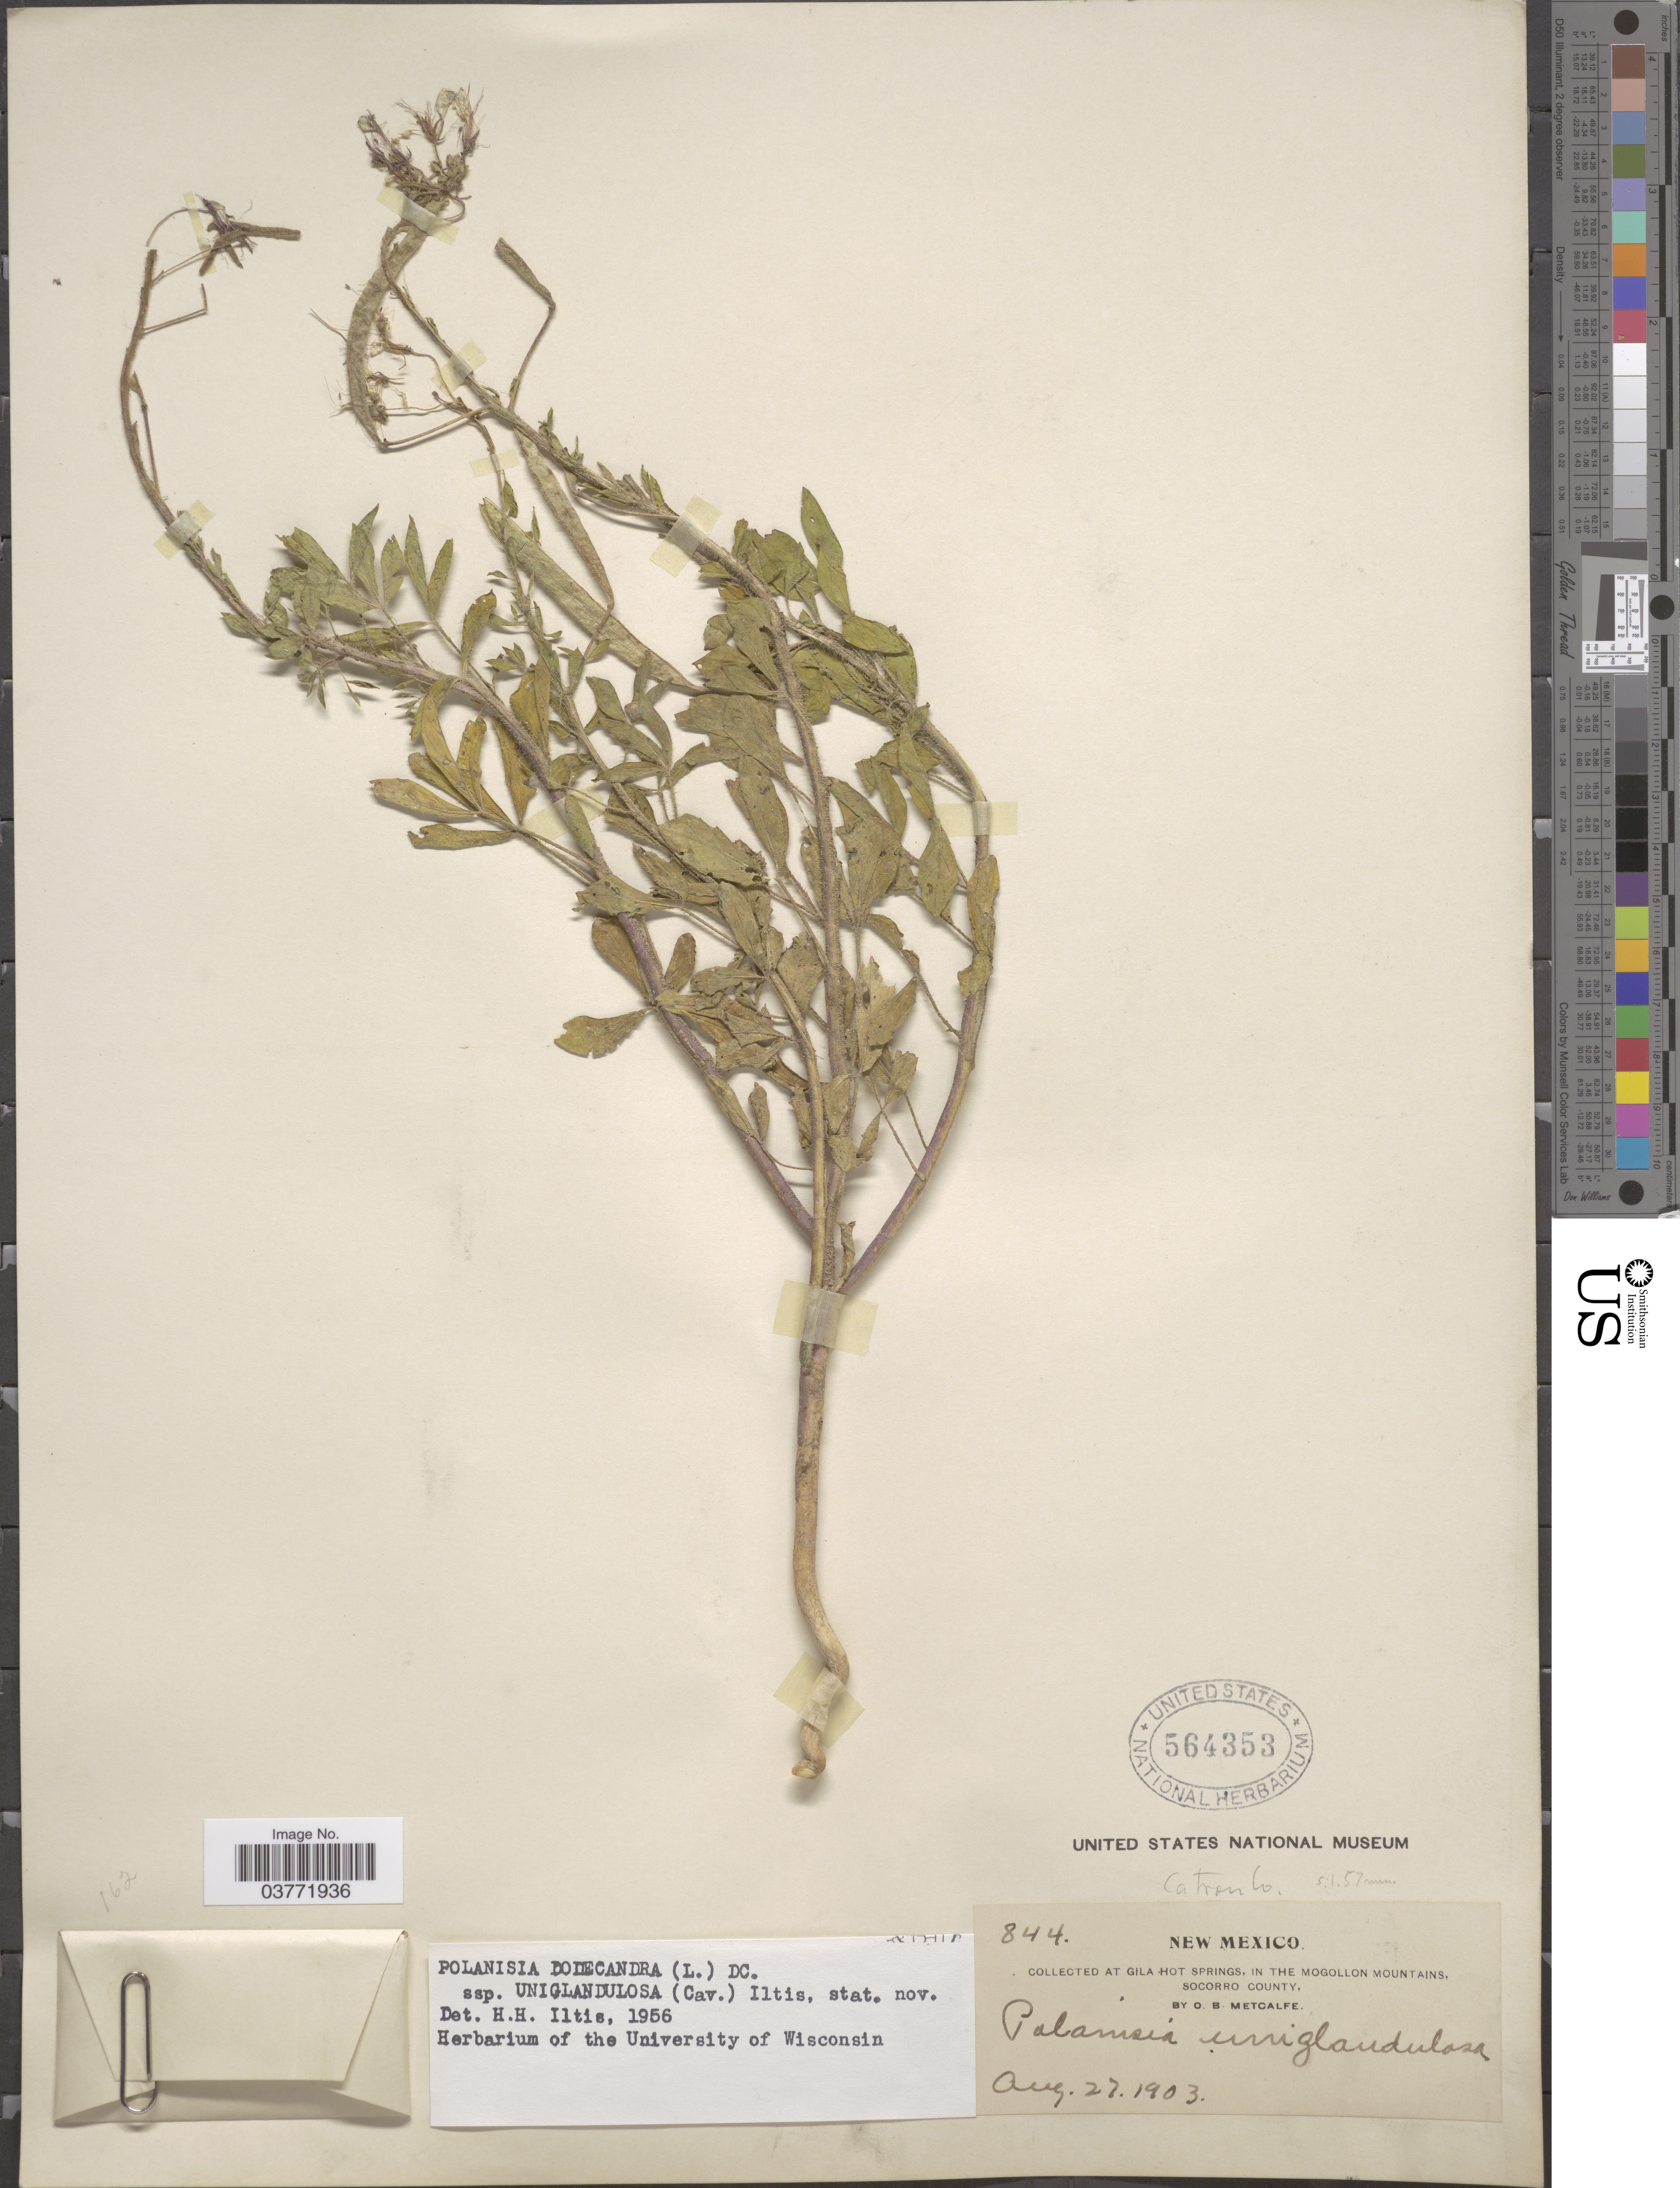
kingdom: Plantae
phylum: Tracheophyta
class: Magnoliopsida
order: Brassicales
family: Cleomaceae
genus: Polanisia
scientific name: Polanisia uniglandulosa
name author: (Cav.) DC.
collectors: O. B. Metcalfe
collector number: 844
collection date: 1903-08-27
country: United States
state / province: New Mexico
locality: At Gila Hot Springs, in The Mogollon Mountains, Socorro County. Catron Co.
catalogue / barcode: US 564353